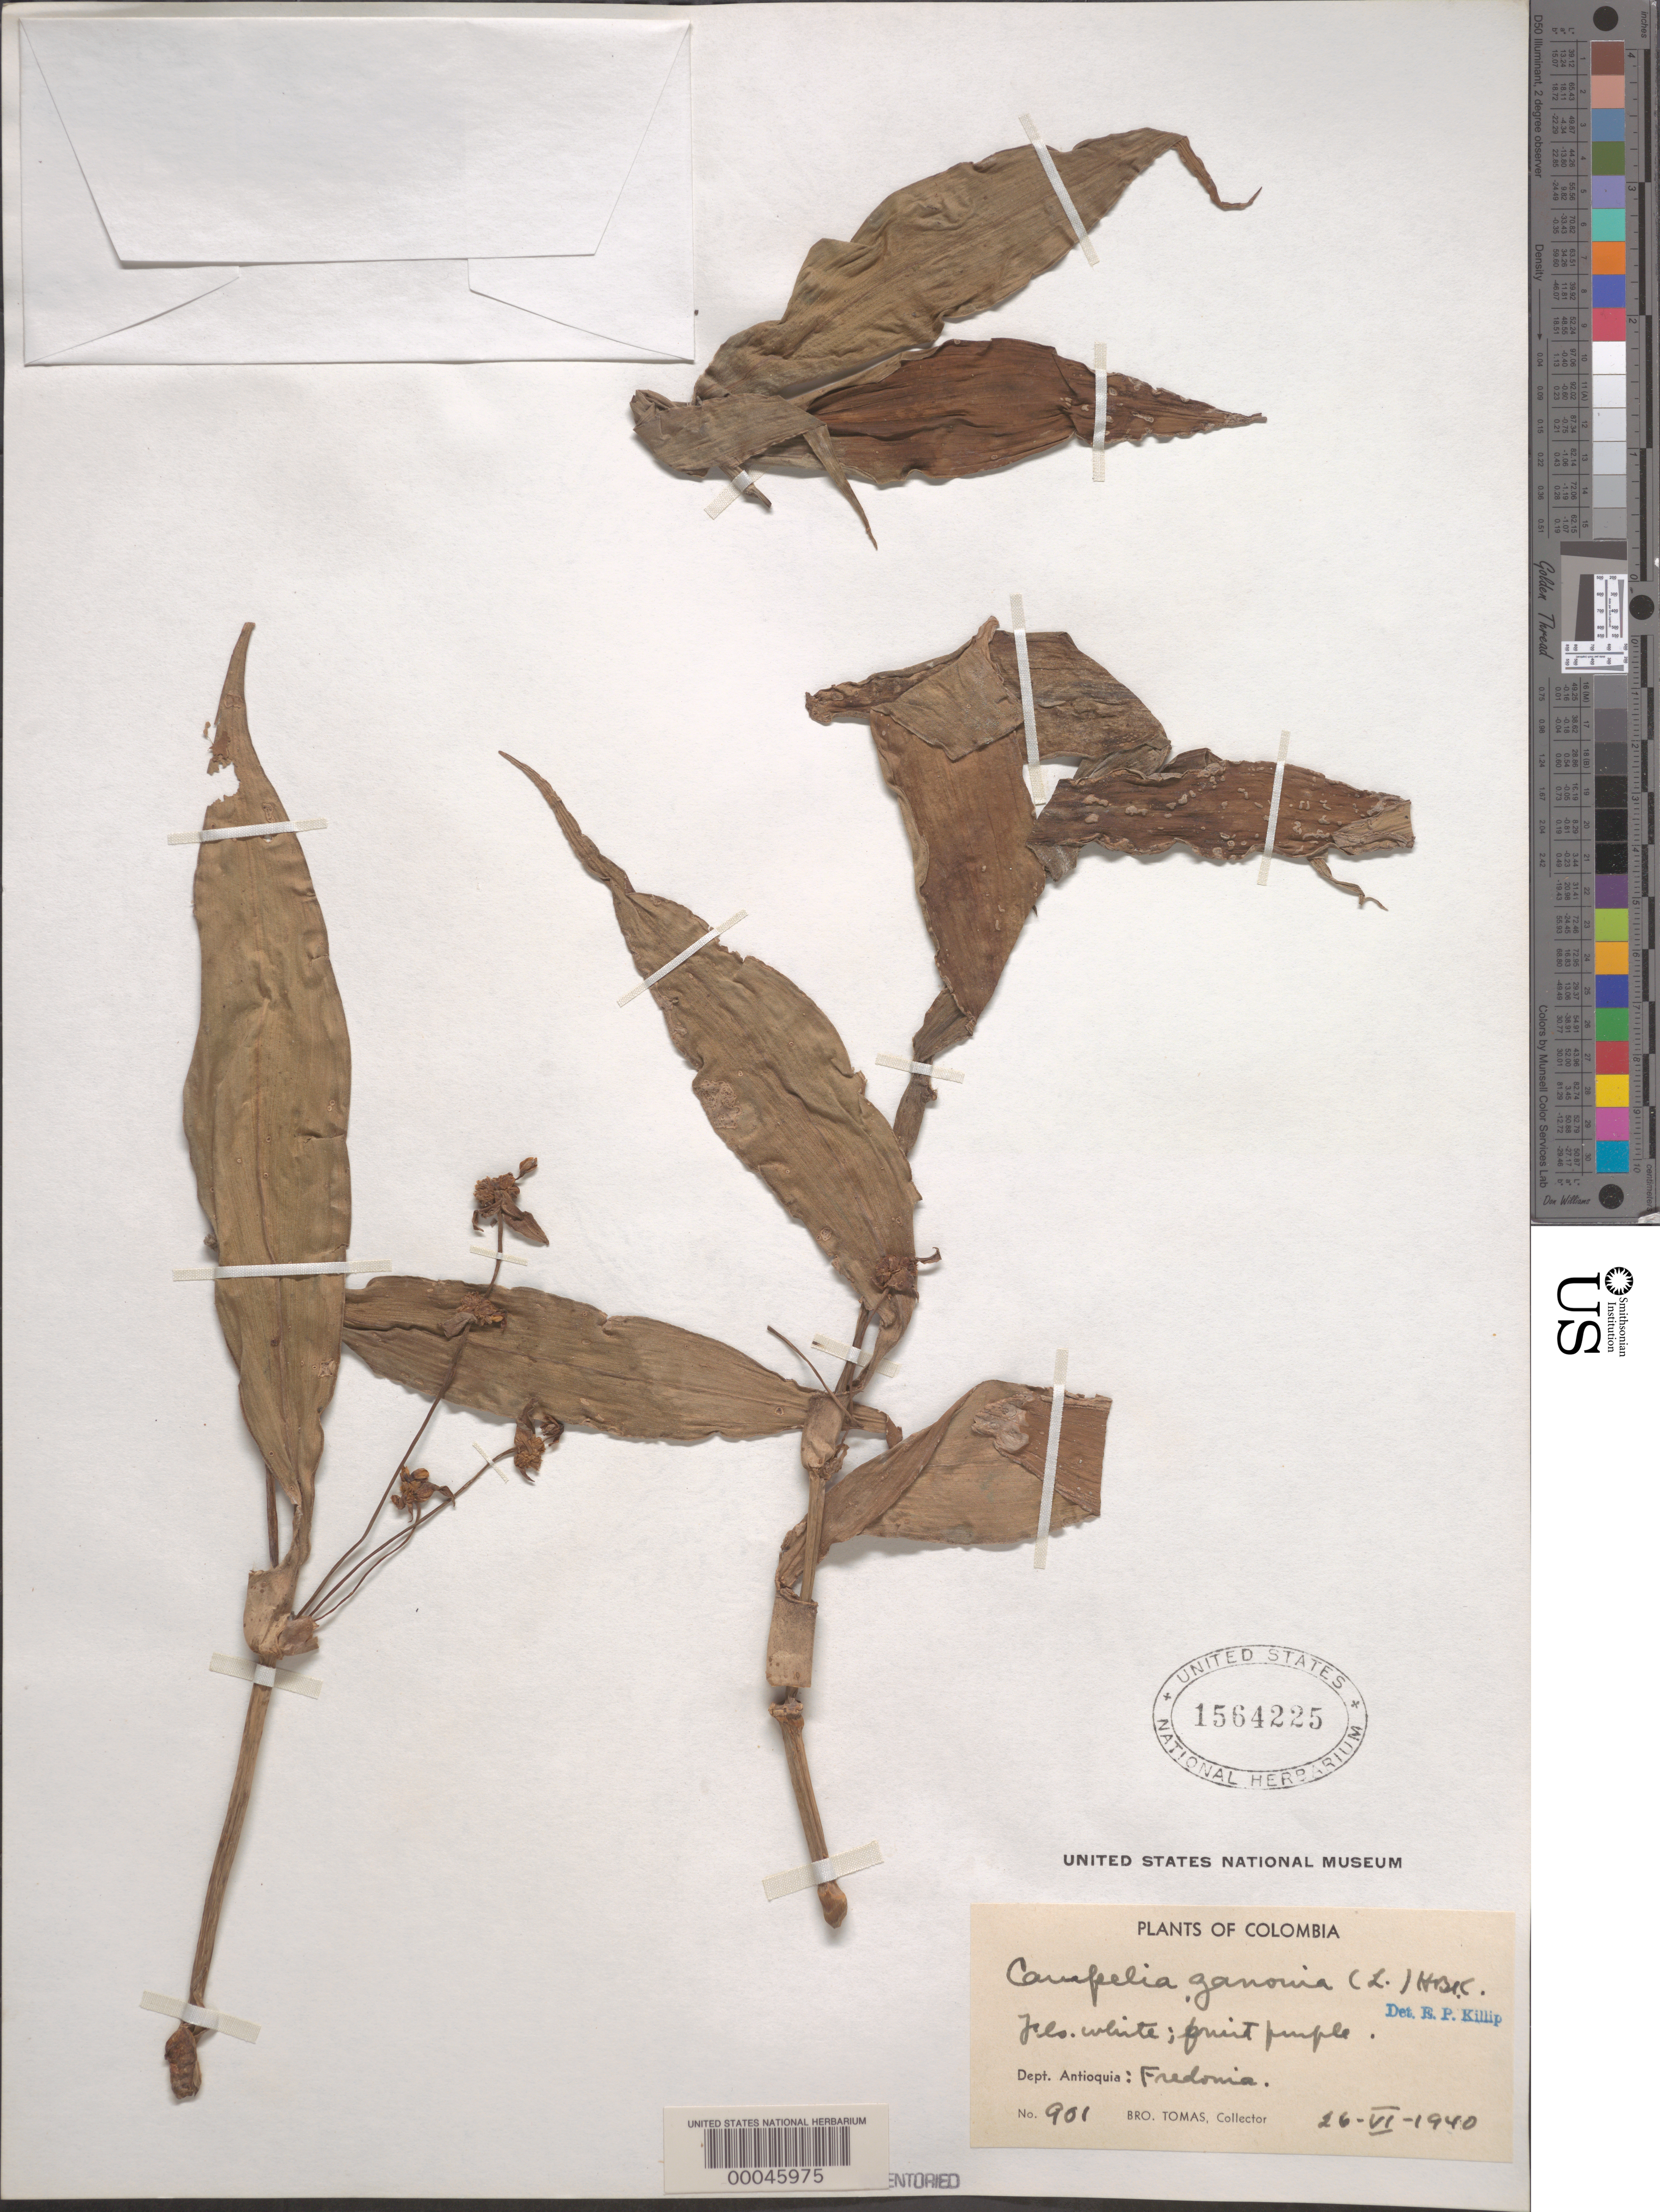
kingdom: Plantae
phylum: Tracheophyta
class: Liliopsida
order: Commelinales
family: Commelinaceae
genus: Tradescantia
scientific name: Tradescantia zanonia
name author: (L.) Sw.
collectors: B. Tomas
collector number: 901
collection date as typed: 26 Jun 1940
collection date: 1940-06-26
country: Colombia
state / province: Antioquia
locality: Fredonia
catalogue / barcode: US 1564225